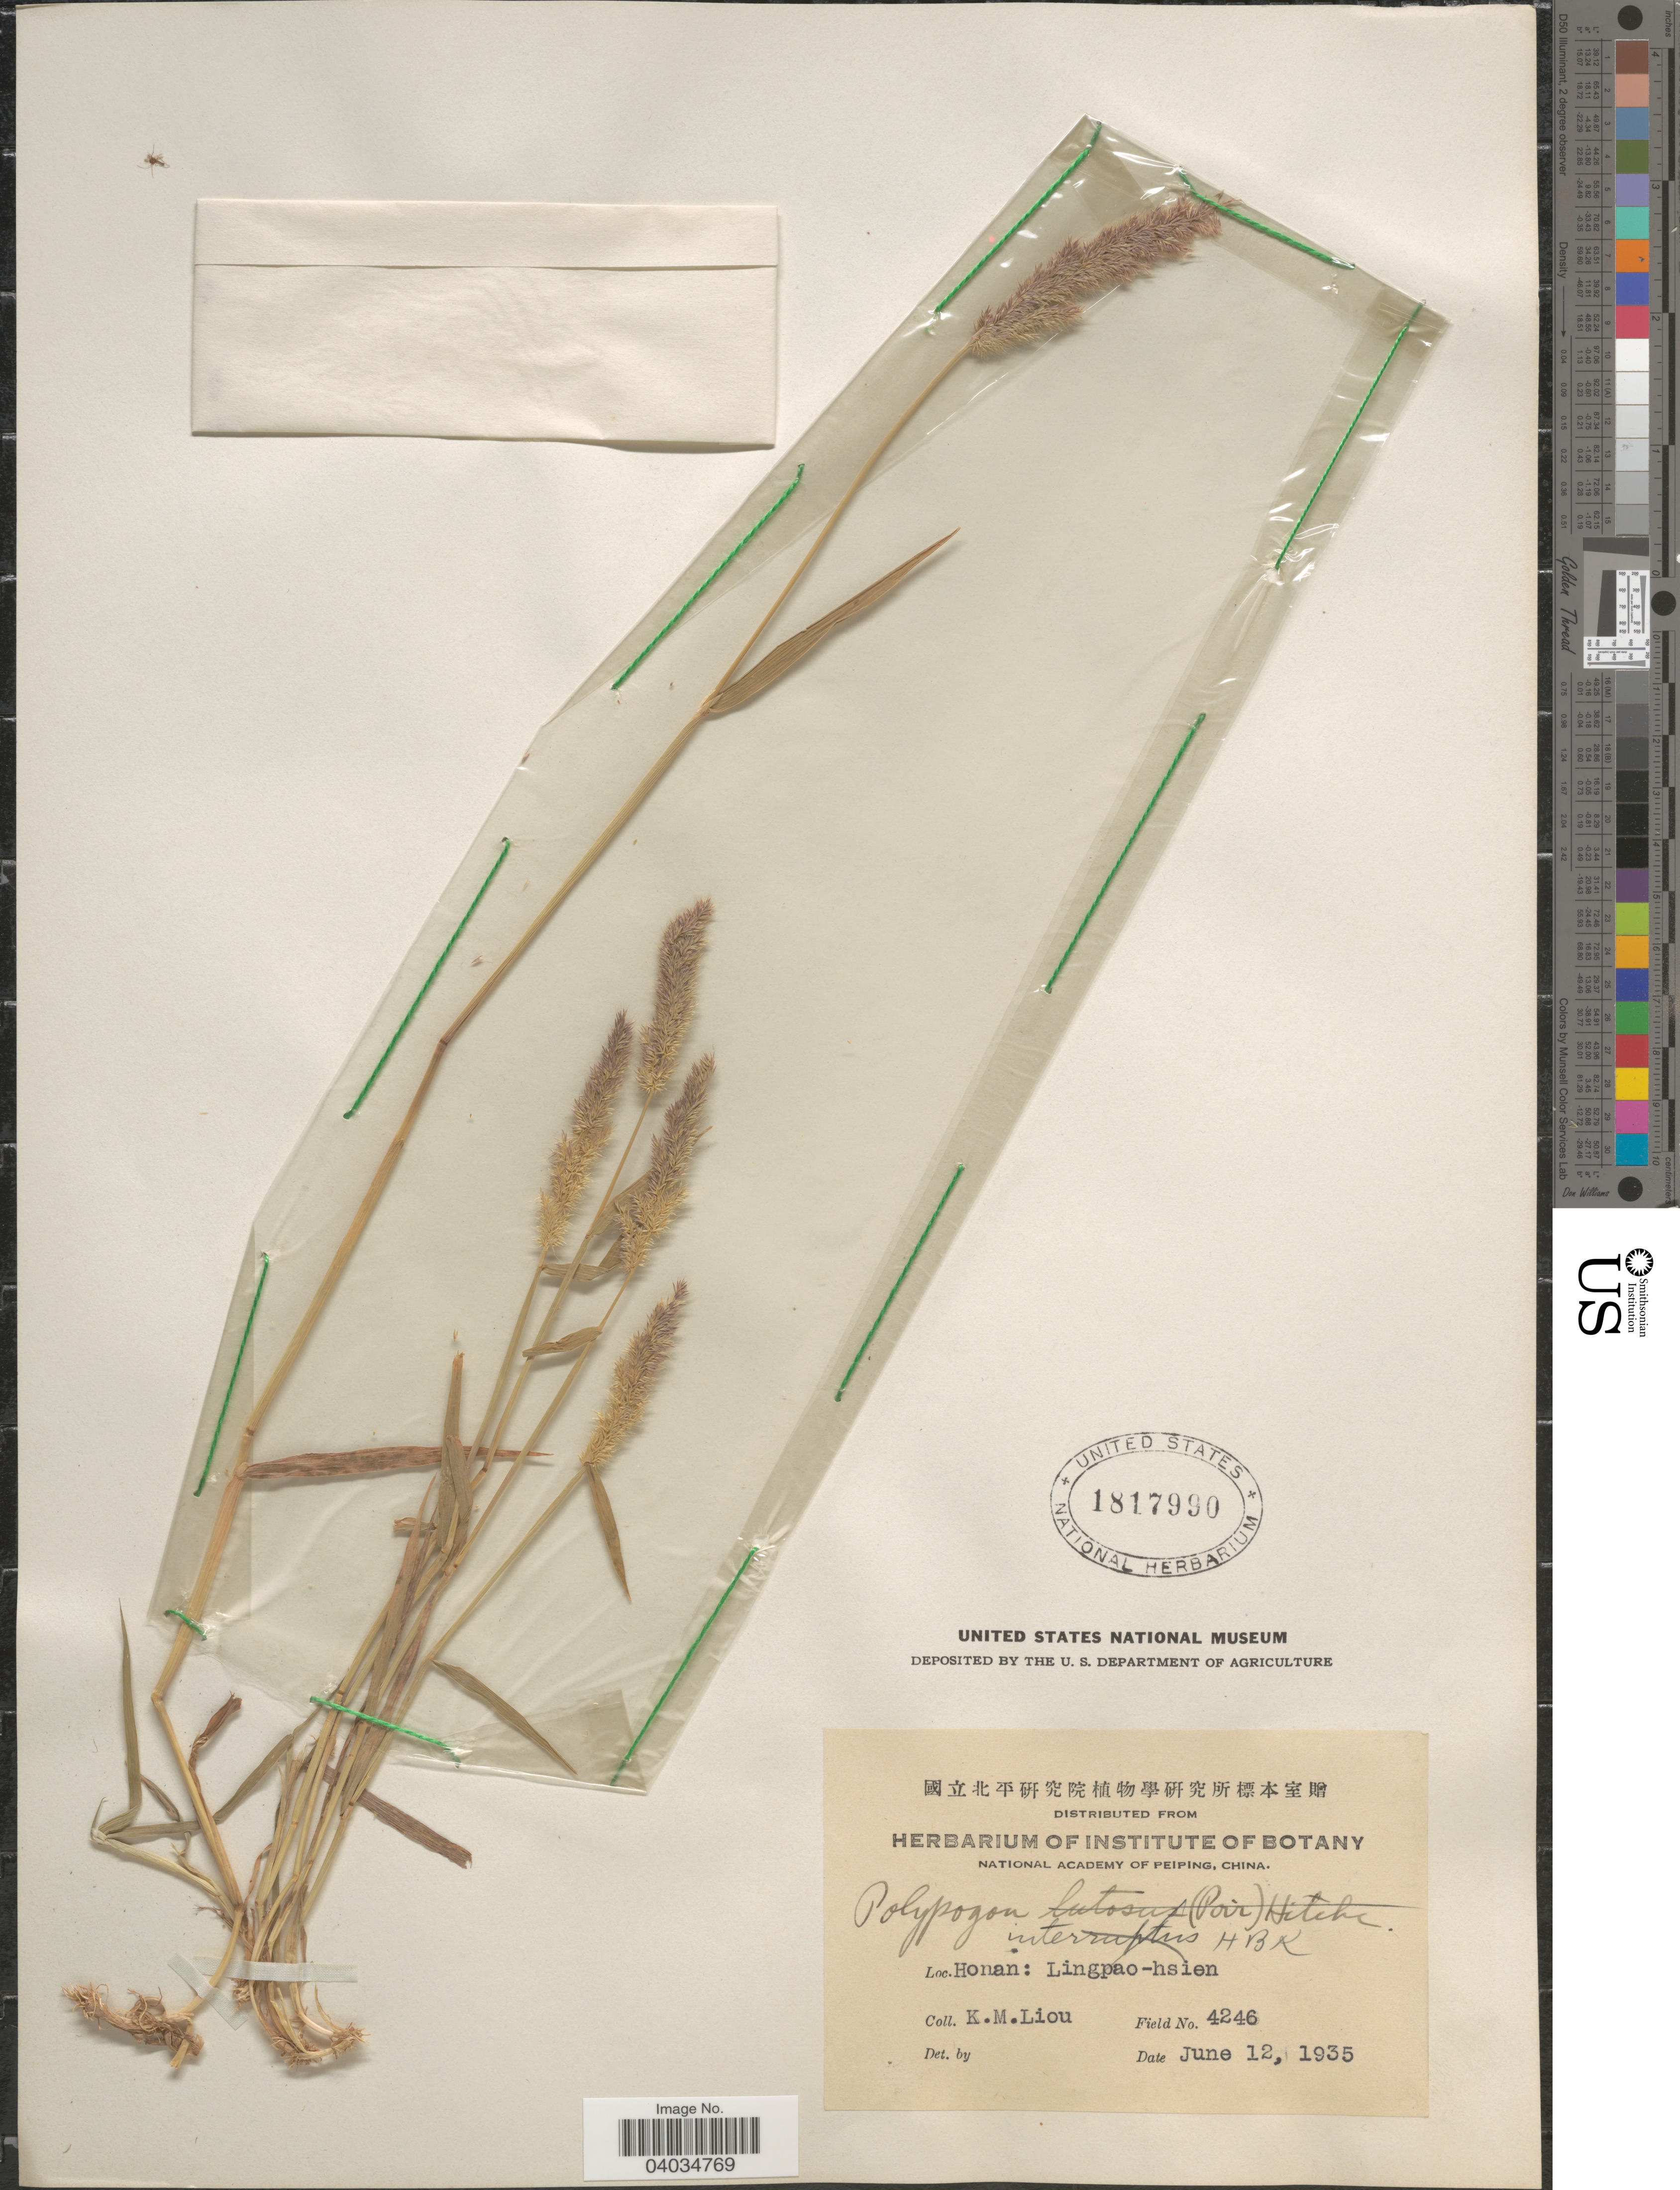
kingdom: Plantae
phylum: Tracheophyta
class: Liliopsida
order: Poales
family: Poaceae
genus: Polypogon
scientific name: Polypogon sp.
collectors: K. M. Liou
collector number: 4246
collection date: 1935-06-12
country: China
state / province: Henan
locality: Honan: Lingpao-hsien.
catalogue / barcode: US 1817990